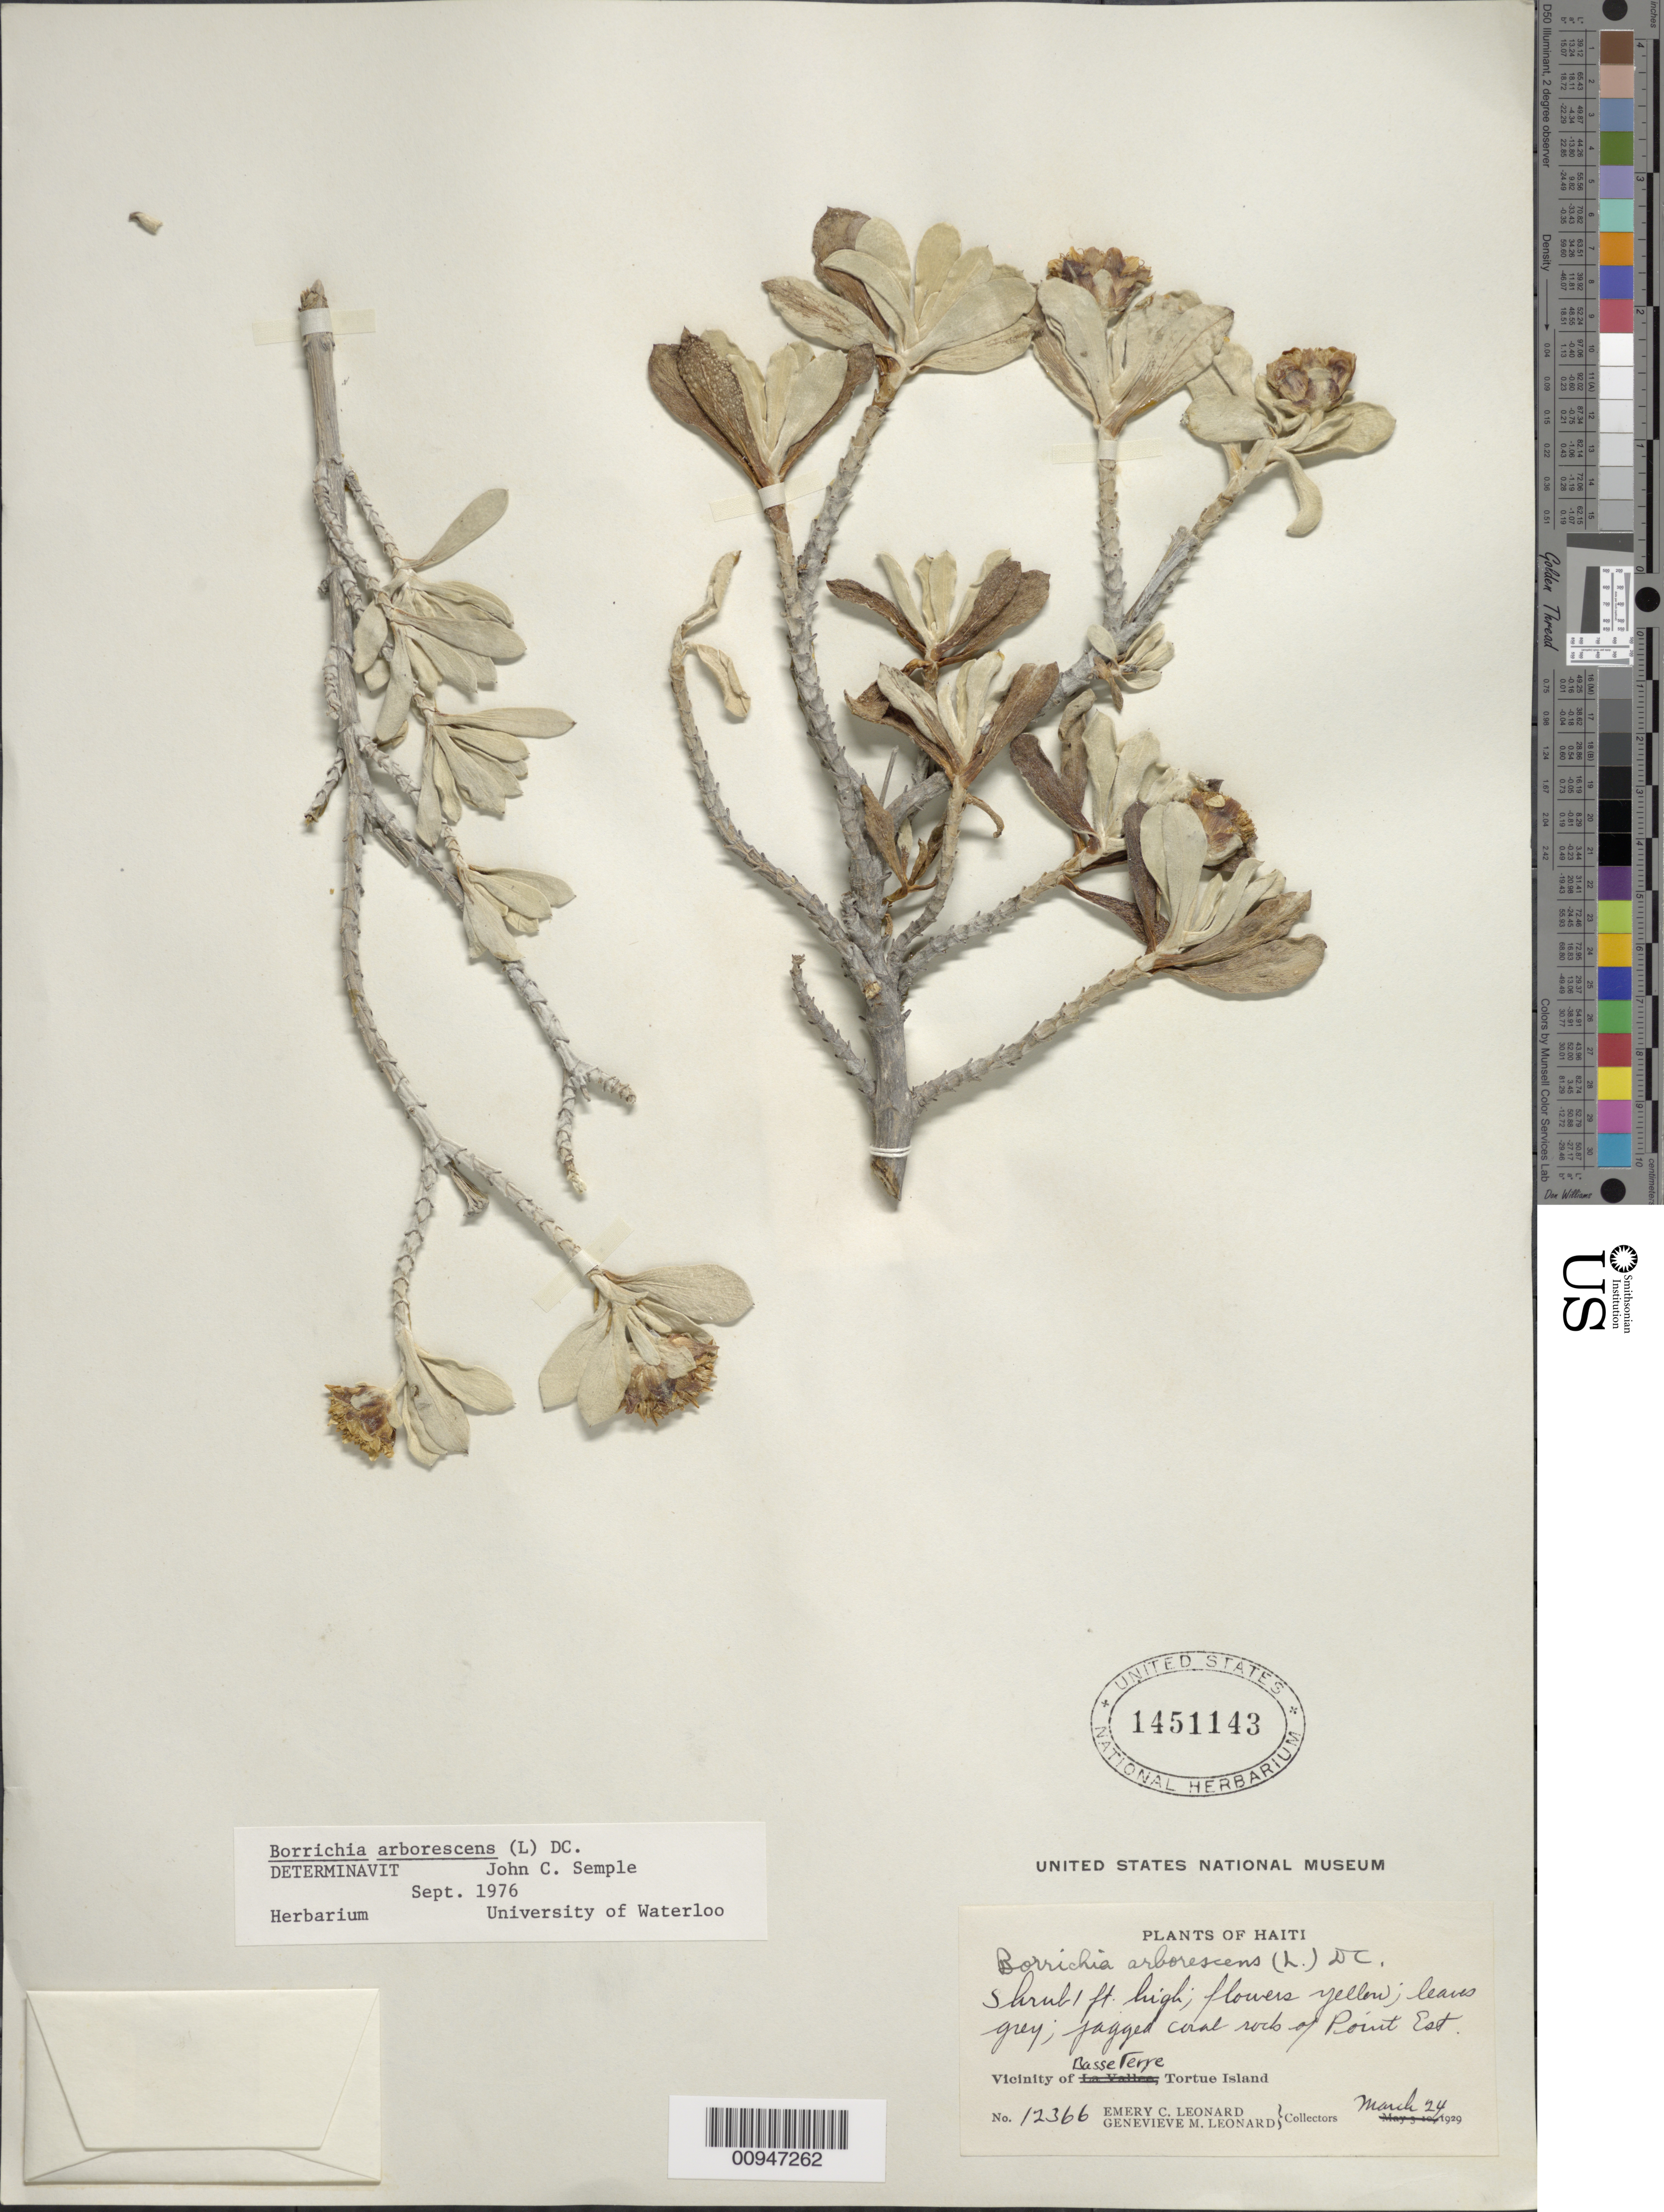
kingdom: Plantae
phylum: Tracheophyta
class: Magnoliopsida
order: Asterales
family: Asteraceae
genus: Borrichia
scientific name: Borrichia arborescens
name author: (L.) DC.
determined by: Semple, J. C.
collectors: E. C. Leonard & G. M. Leonard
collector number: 12366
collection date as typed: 24 Mar 1929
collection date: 1929-03-24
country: Haiti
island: Tortue Island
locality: Vicinity of Basse Terre, coral rocks of Point Est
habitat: Jagged coral rocks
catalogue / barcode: US 1451143